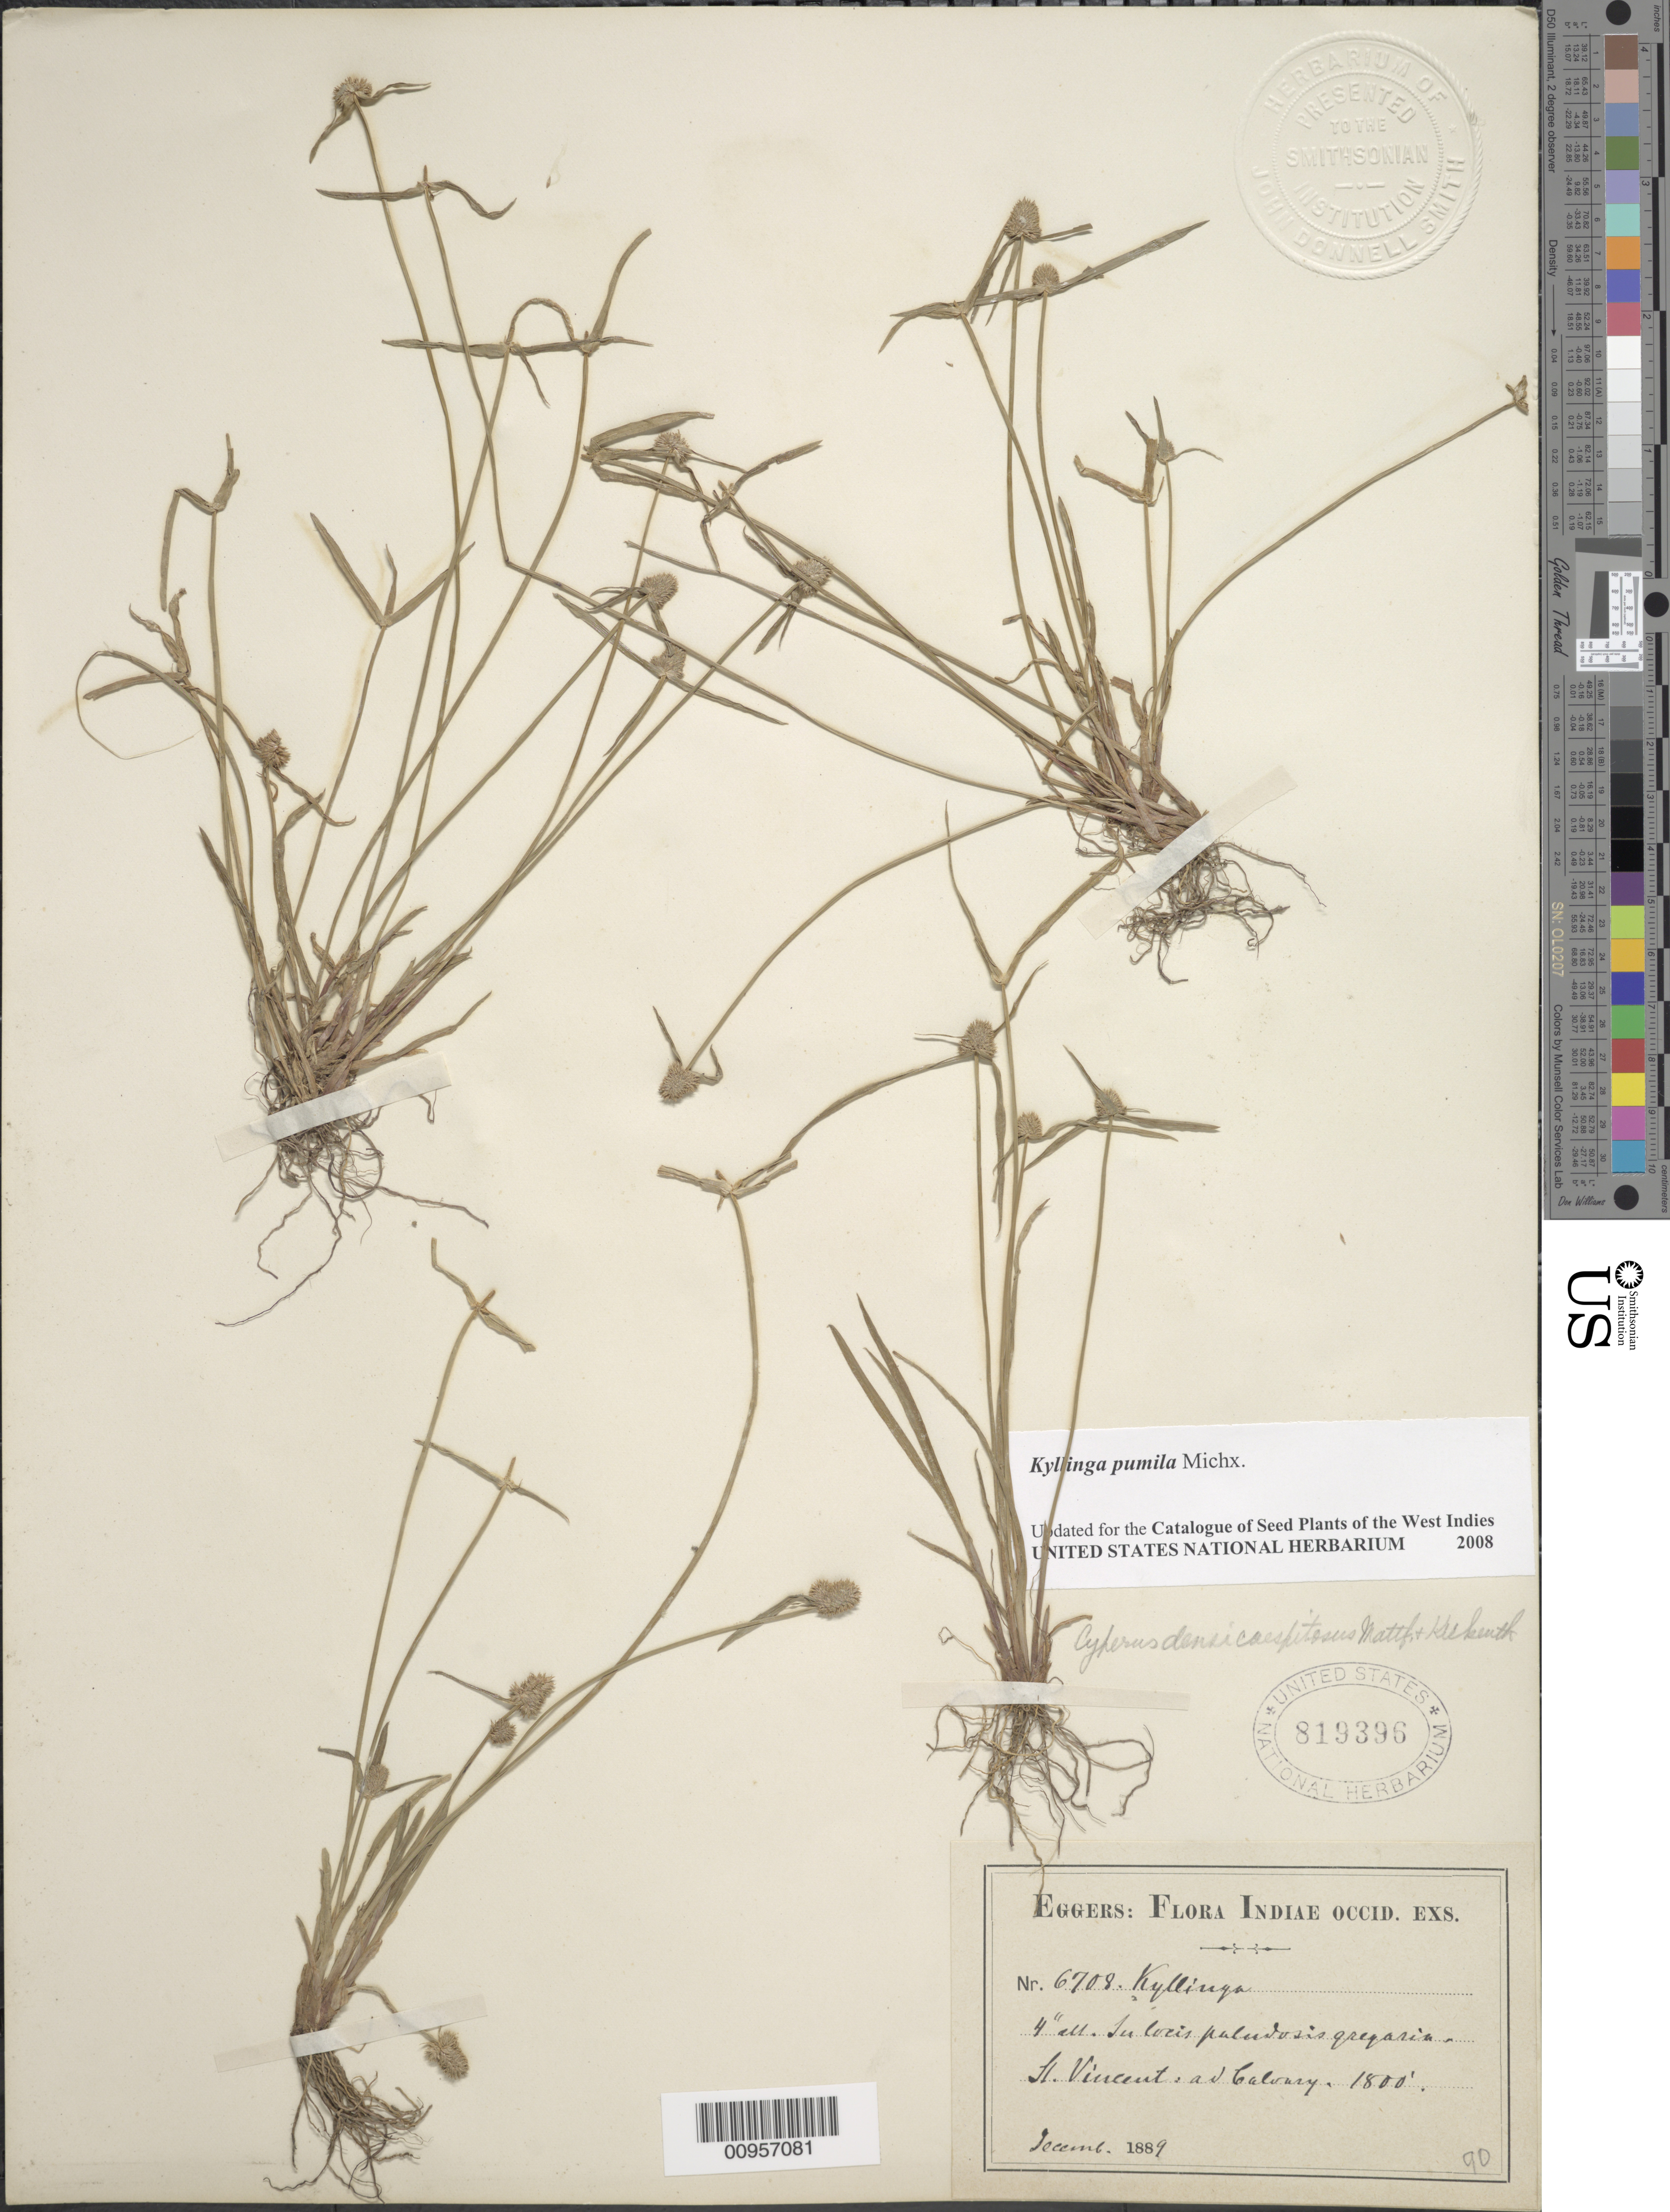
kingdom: Plantae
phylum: Tracheophyta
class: Liliopsida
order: Poales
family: Cyperaceae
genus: Cyperus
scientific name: Cyperus hortensis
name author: (Salzm. ex Steud.) Dorr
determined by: Strong, Mark T., (BOT), Smithsonian Institution - National Museum of Natural History (UNITED STATES)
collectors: H. F. A. von Eggers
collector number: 6708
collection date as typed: Dec 1889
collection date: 1889-12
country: St. Vincent - Grenadines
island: St. Vincent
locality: Ad "Cadbury"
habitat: "in locis palundrosis gregarias"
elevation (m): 549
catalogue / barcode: US 819396